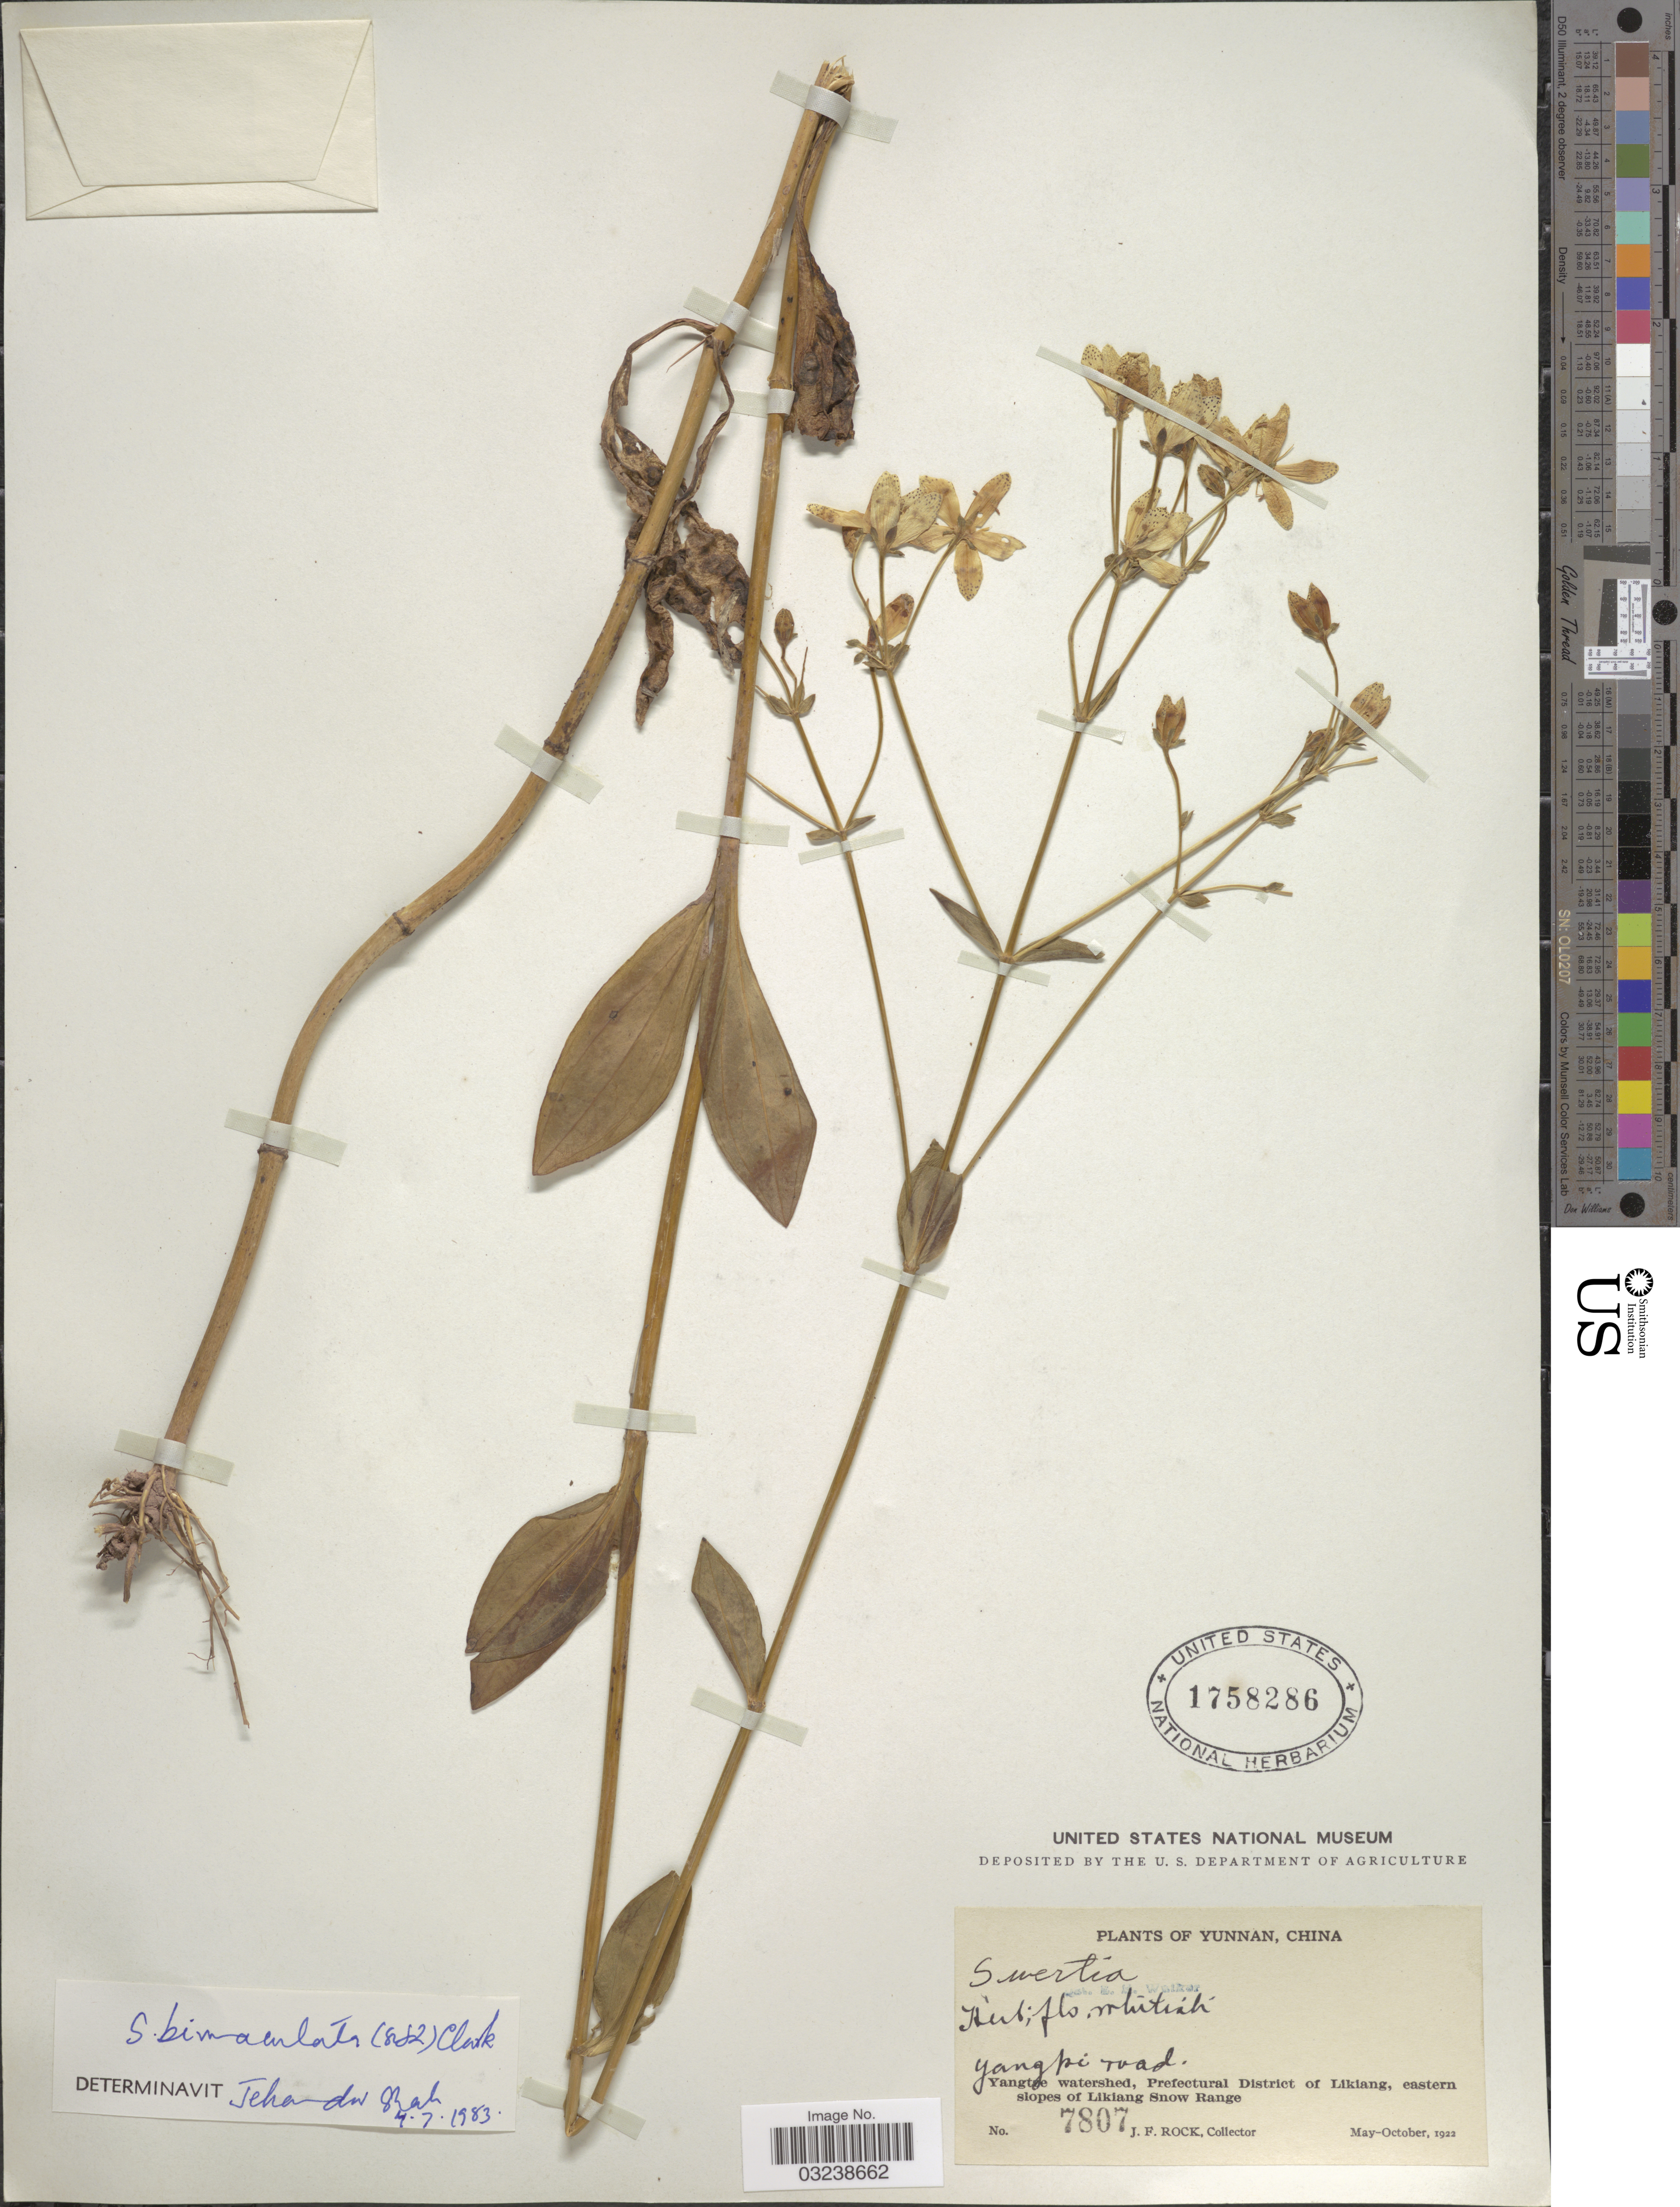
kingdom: Plantae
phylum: Tracheophyta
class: Magnoliopsida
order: Gentianales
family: Gentianaceae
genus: Swertia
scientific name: Swertia bimaculata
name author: (Siebold & Zucc.) Hook. f. & Thomson ex C.B. Clarke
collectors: J. Rock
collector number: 7807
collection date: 1922-05/1922-10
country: China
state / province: Yunnan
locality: Yangpi road. Yangtze watershed, Prefectural District of Likiang, eastern slopes of Likiang Snow Range.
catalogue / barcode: US 1758286